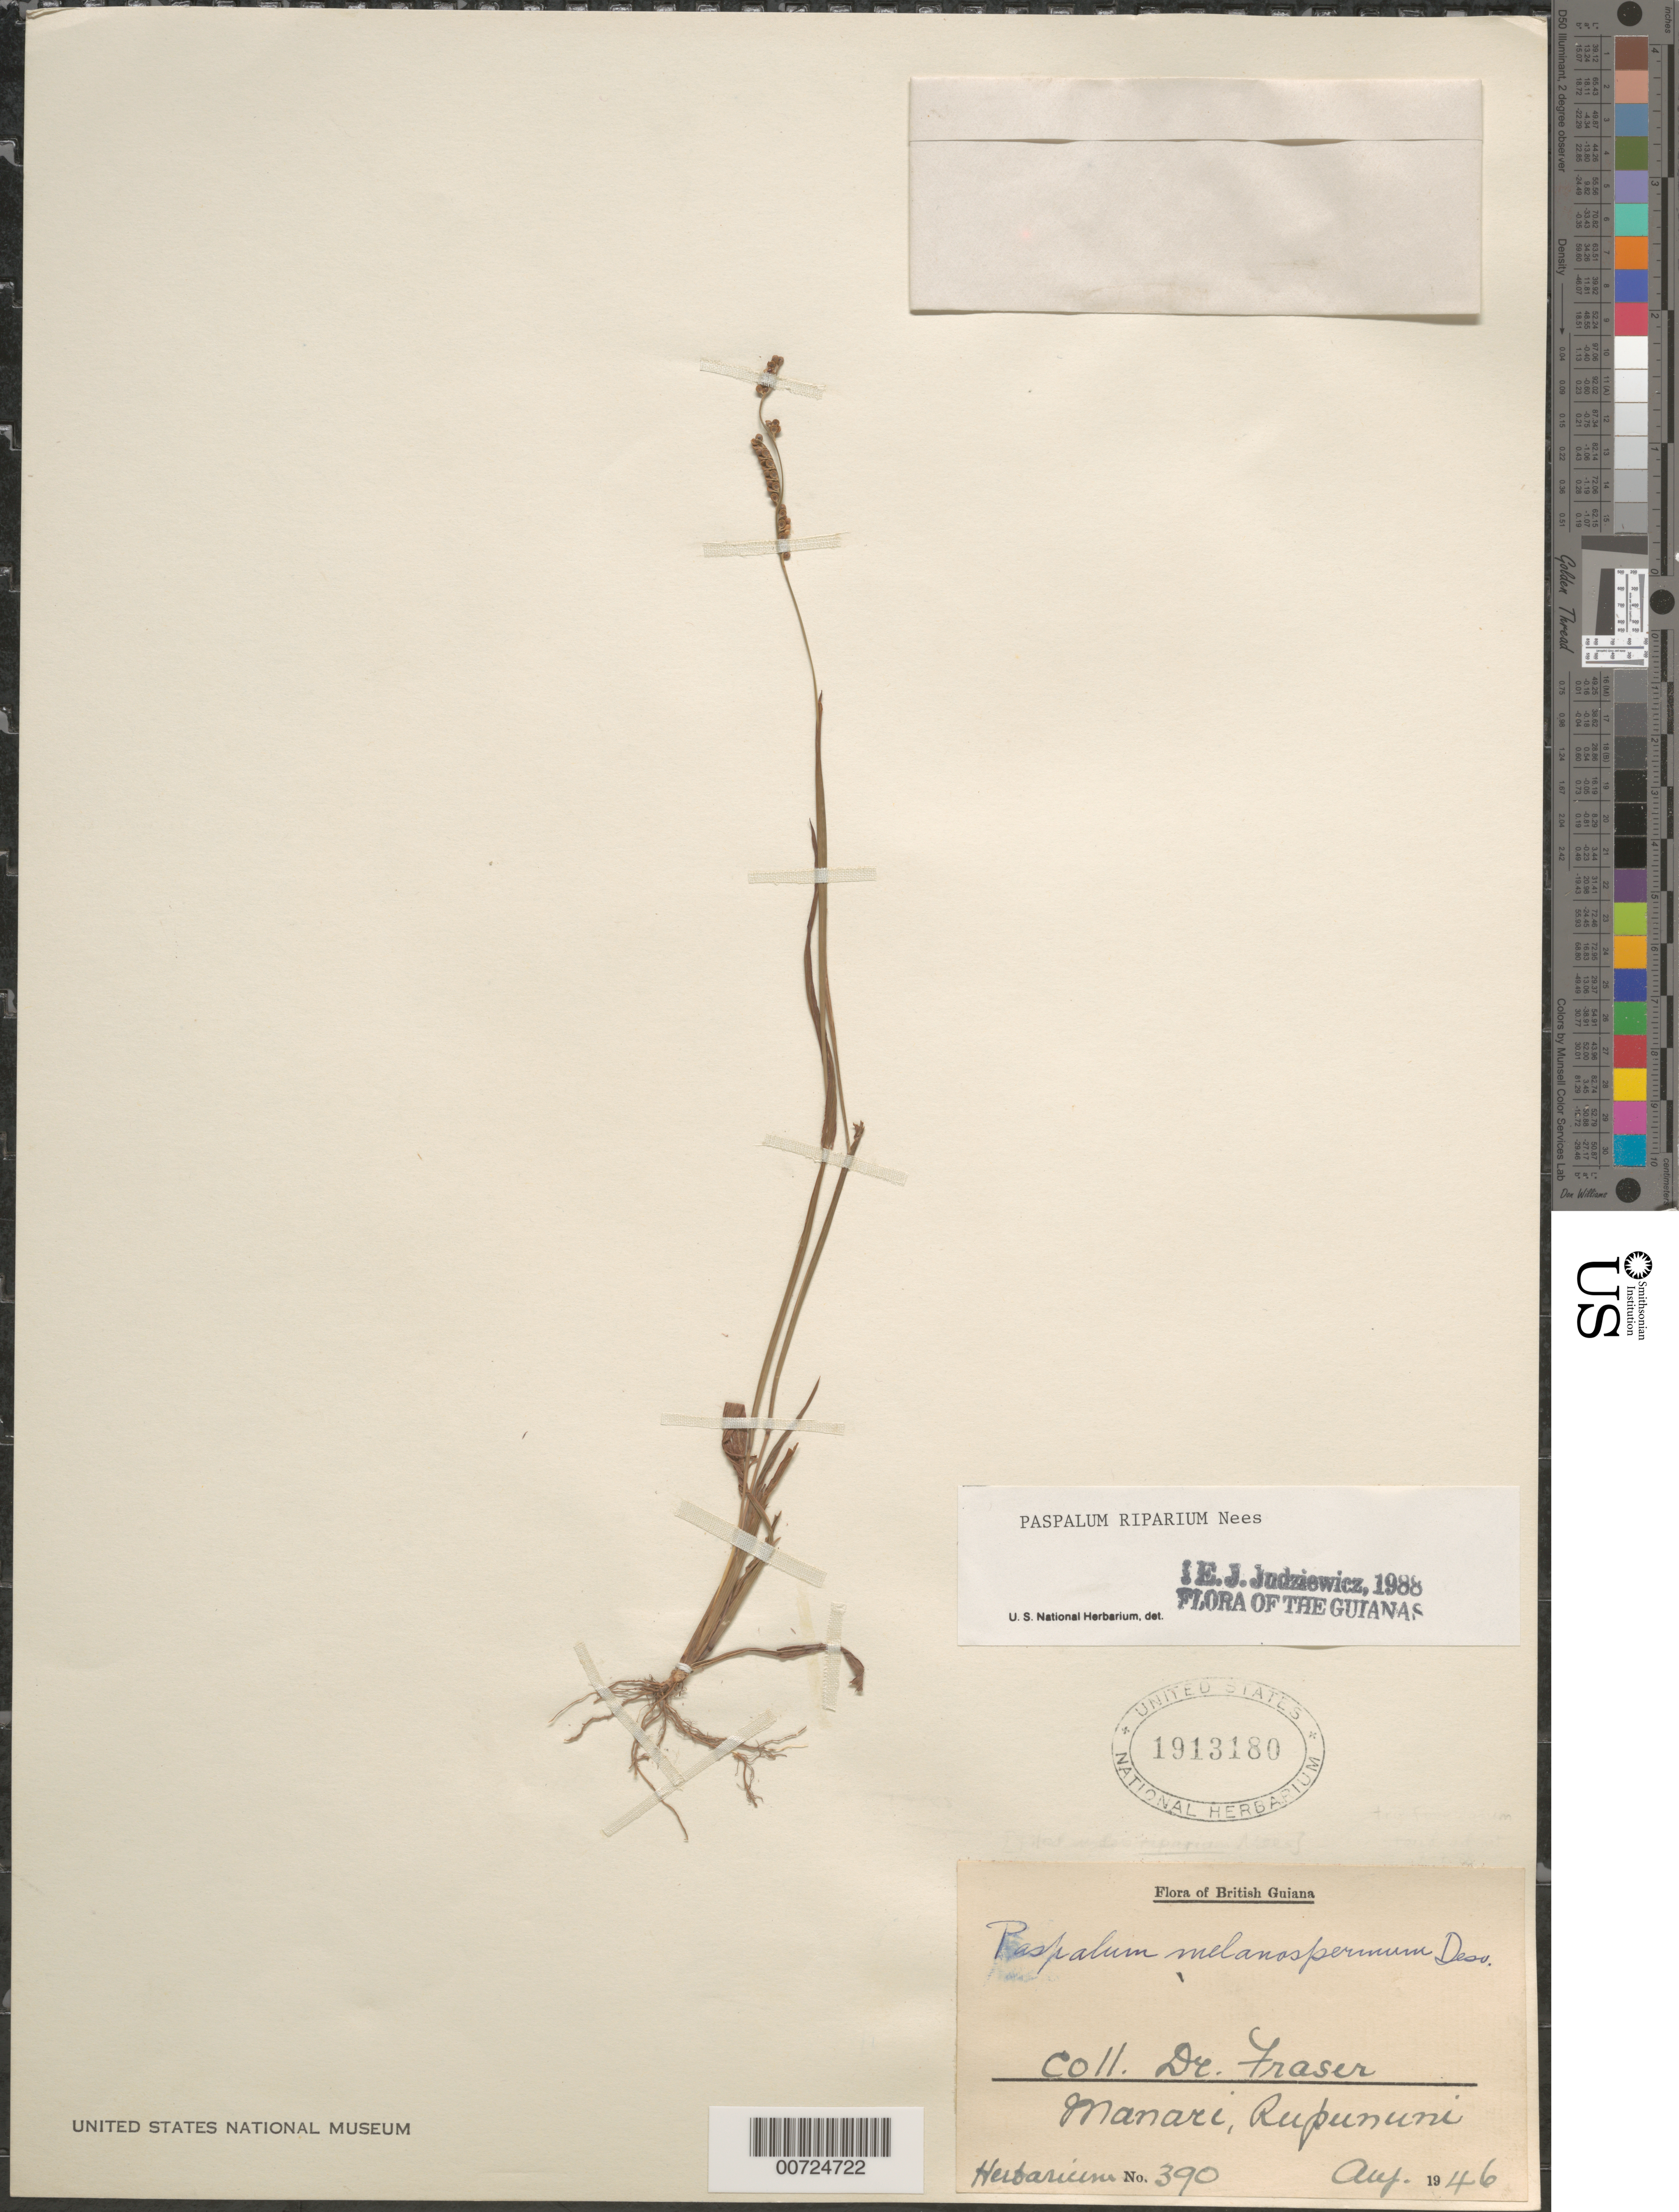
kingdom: Plantae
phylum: Tracheophyta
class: Liliopsida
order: Poales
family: Poaceae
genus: Paspalum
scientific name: Paspalum riparium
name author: Nees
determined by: Judziewicz, E. J.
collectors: H. Fraser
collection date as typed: Aug-46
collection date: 1946-08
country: Guyana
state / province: U. Takutu-U. Essequibo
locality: Rupununi, Manari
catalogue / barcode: US 1913180